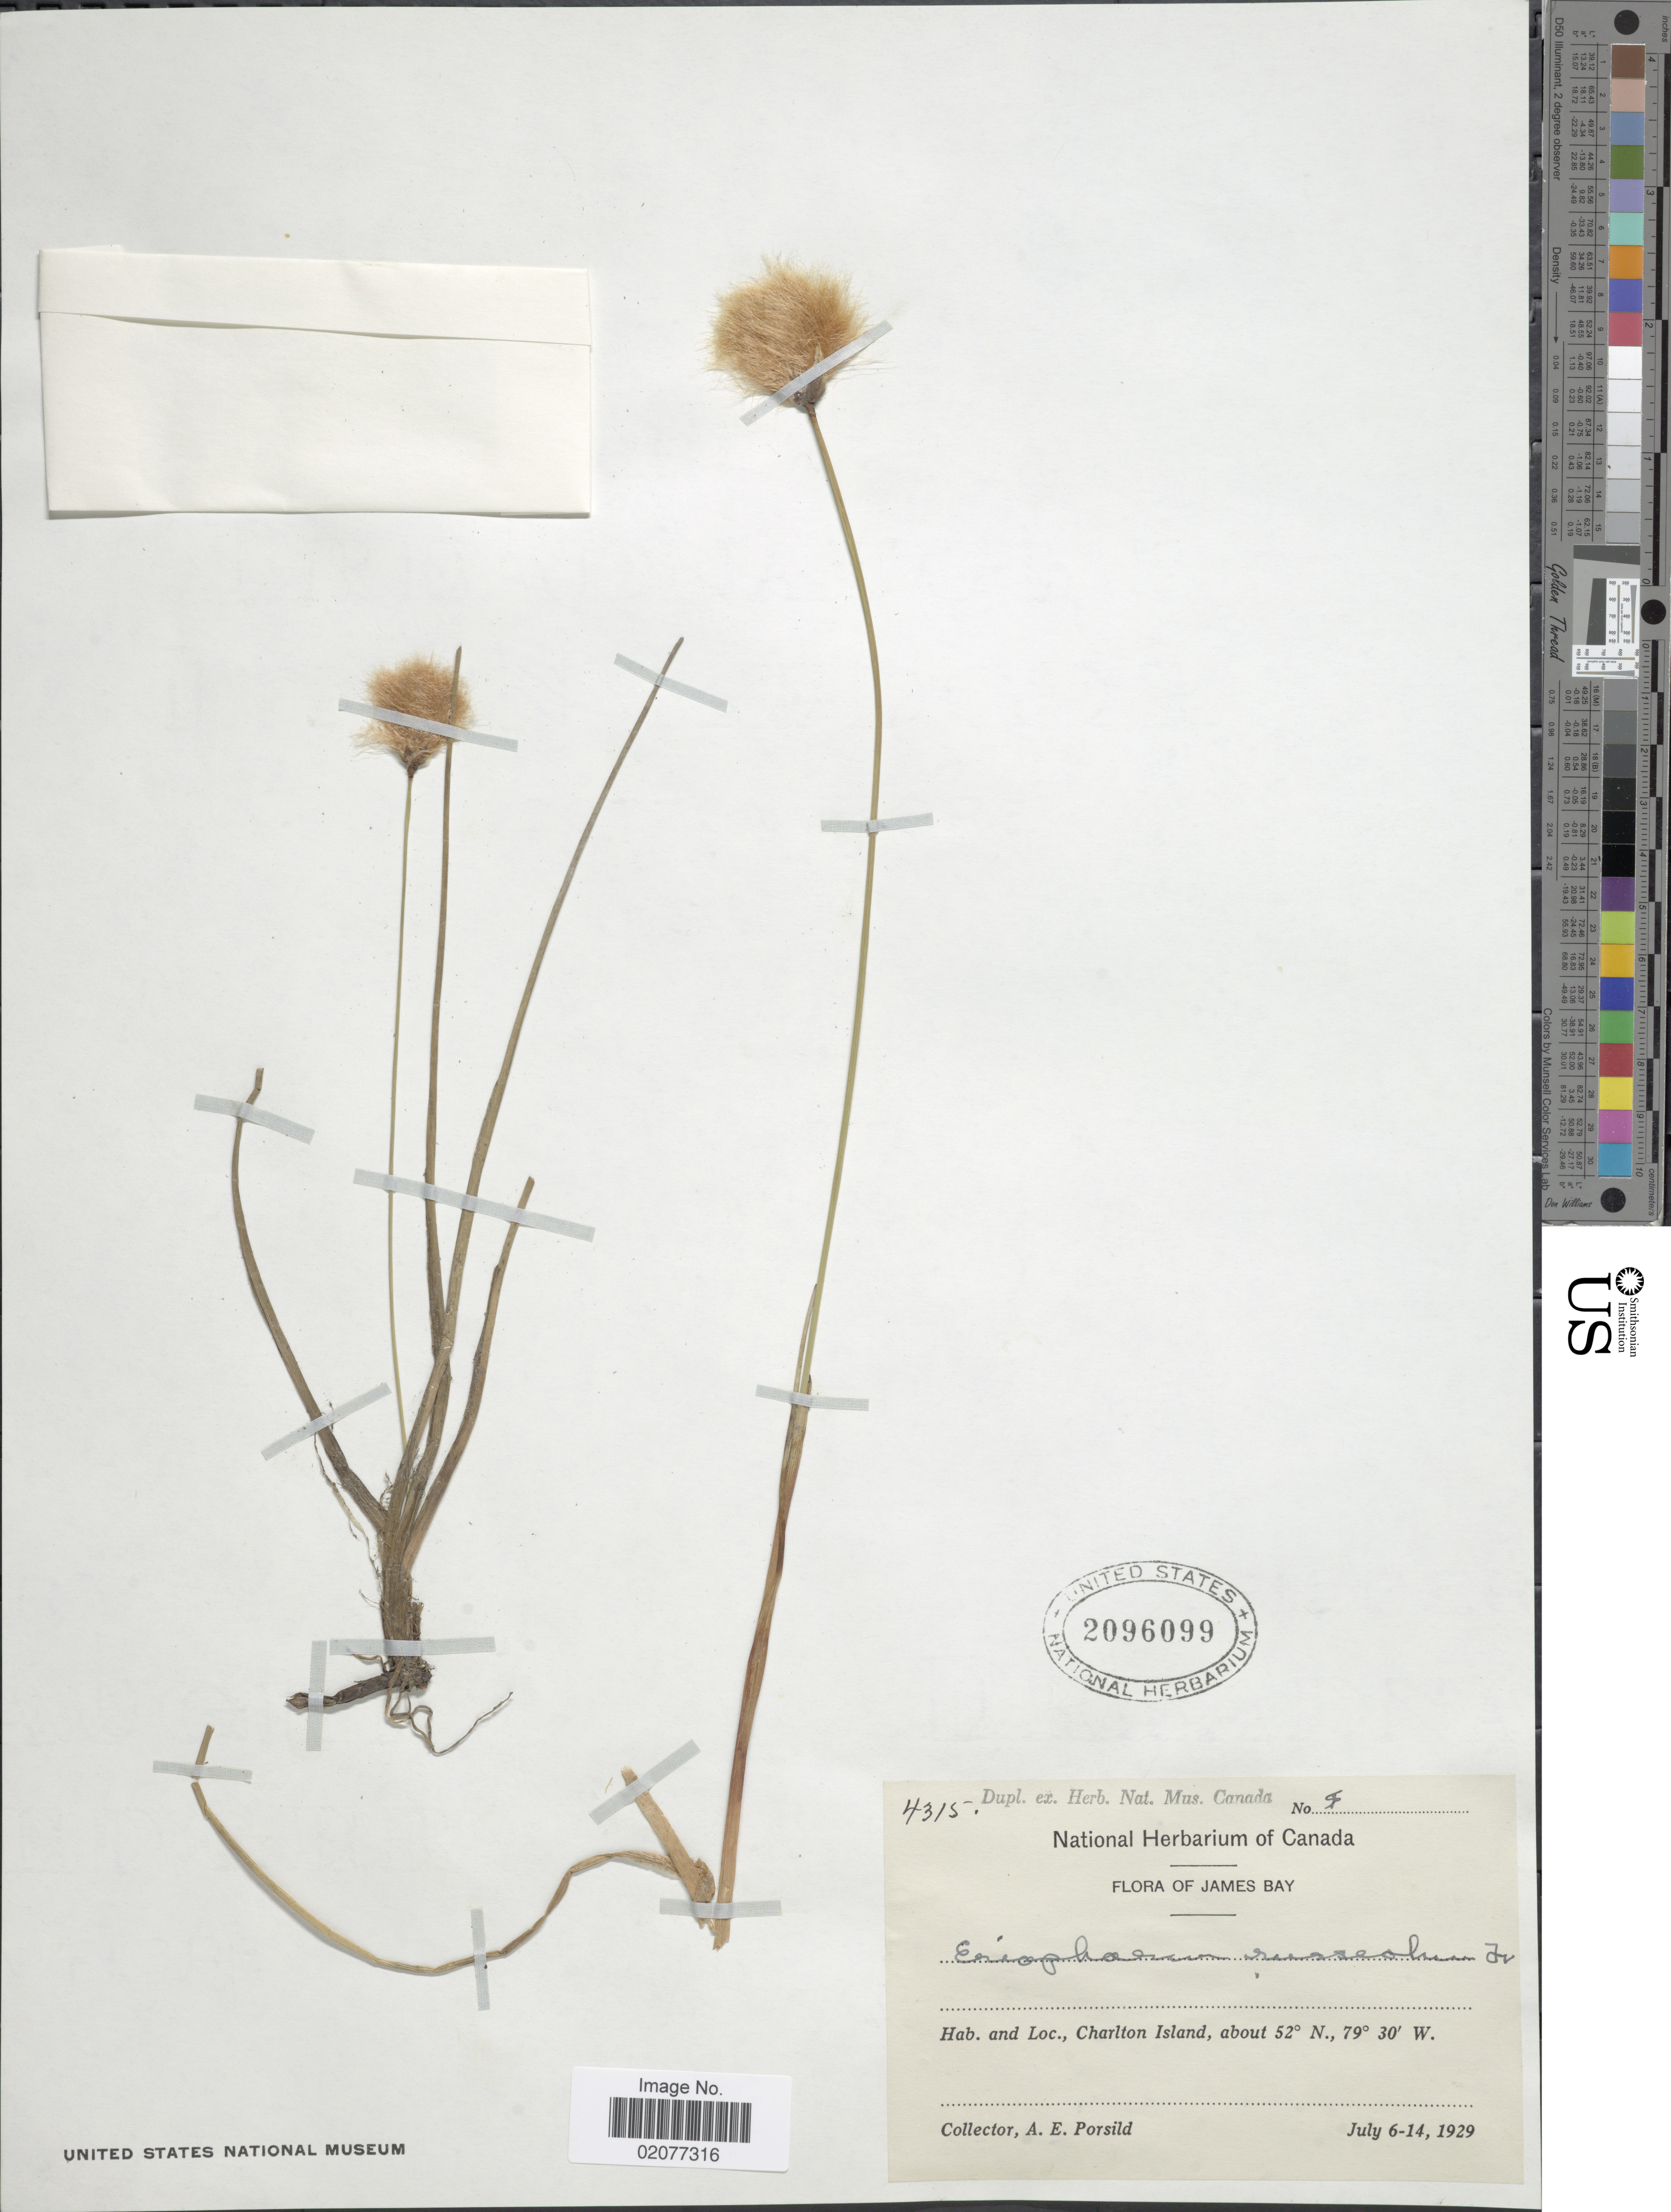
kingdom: Plantae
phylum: Tracheophyta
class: Liliopsida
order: Poales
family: Cyperaceae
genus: Eriophorum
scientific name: Eriophorum chamissonis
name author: C.A. Mey.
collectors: A. E. Porsild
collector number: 4315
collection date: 1929-07-06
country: Canada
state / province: Nunavut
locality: Charlton Island. James Bay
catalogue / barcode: US 2096099